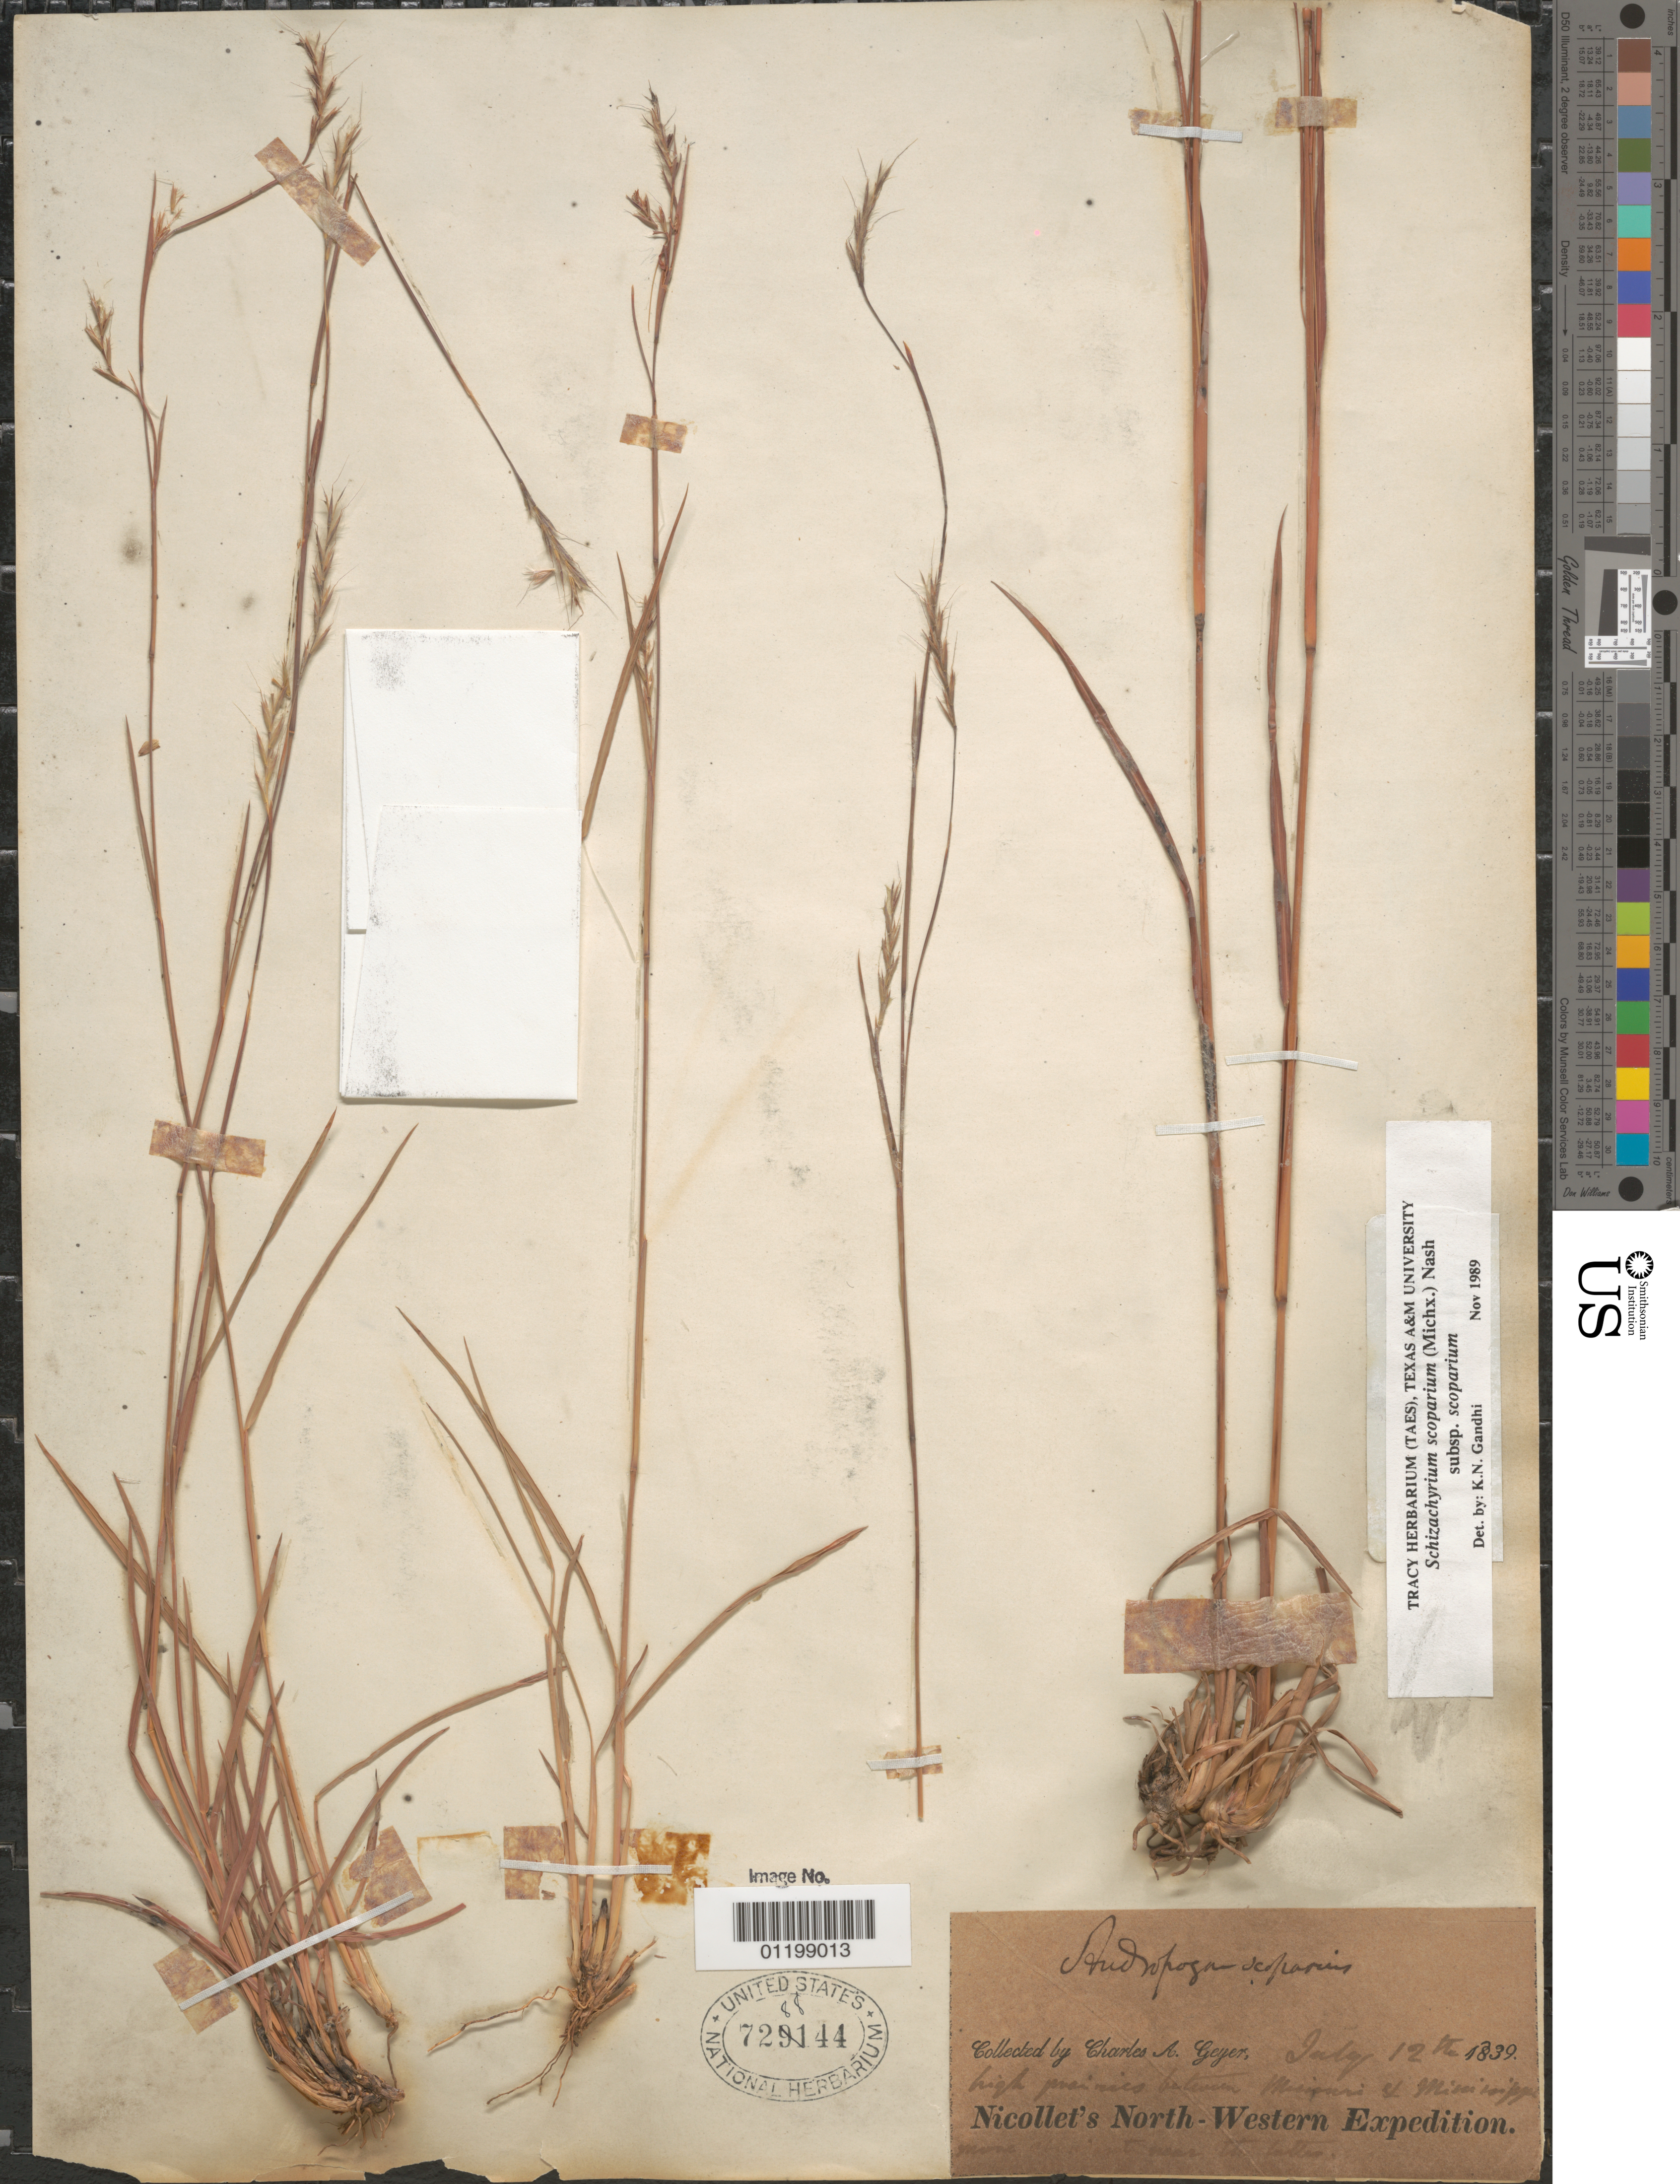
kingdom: Plantae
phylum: Tracheophyta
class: Liliopsida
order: Poales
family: Poaceae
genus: Schizachyrium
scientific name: Schizachyrium scoparium subsp. scoparium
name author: (Michx.) Nash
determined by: Gandhi, K. N.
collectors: C. A. Geyer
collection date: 1839-07-12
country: United States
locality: Prairies between Missouri and Mississippi.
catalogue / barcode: US 728844